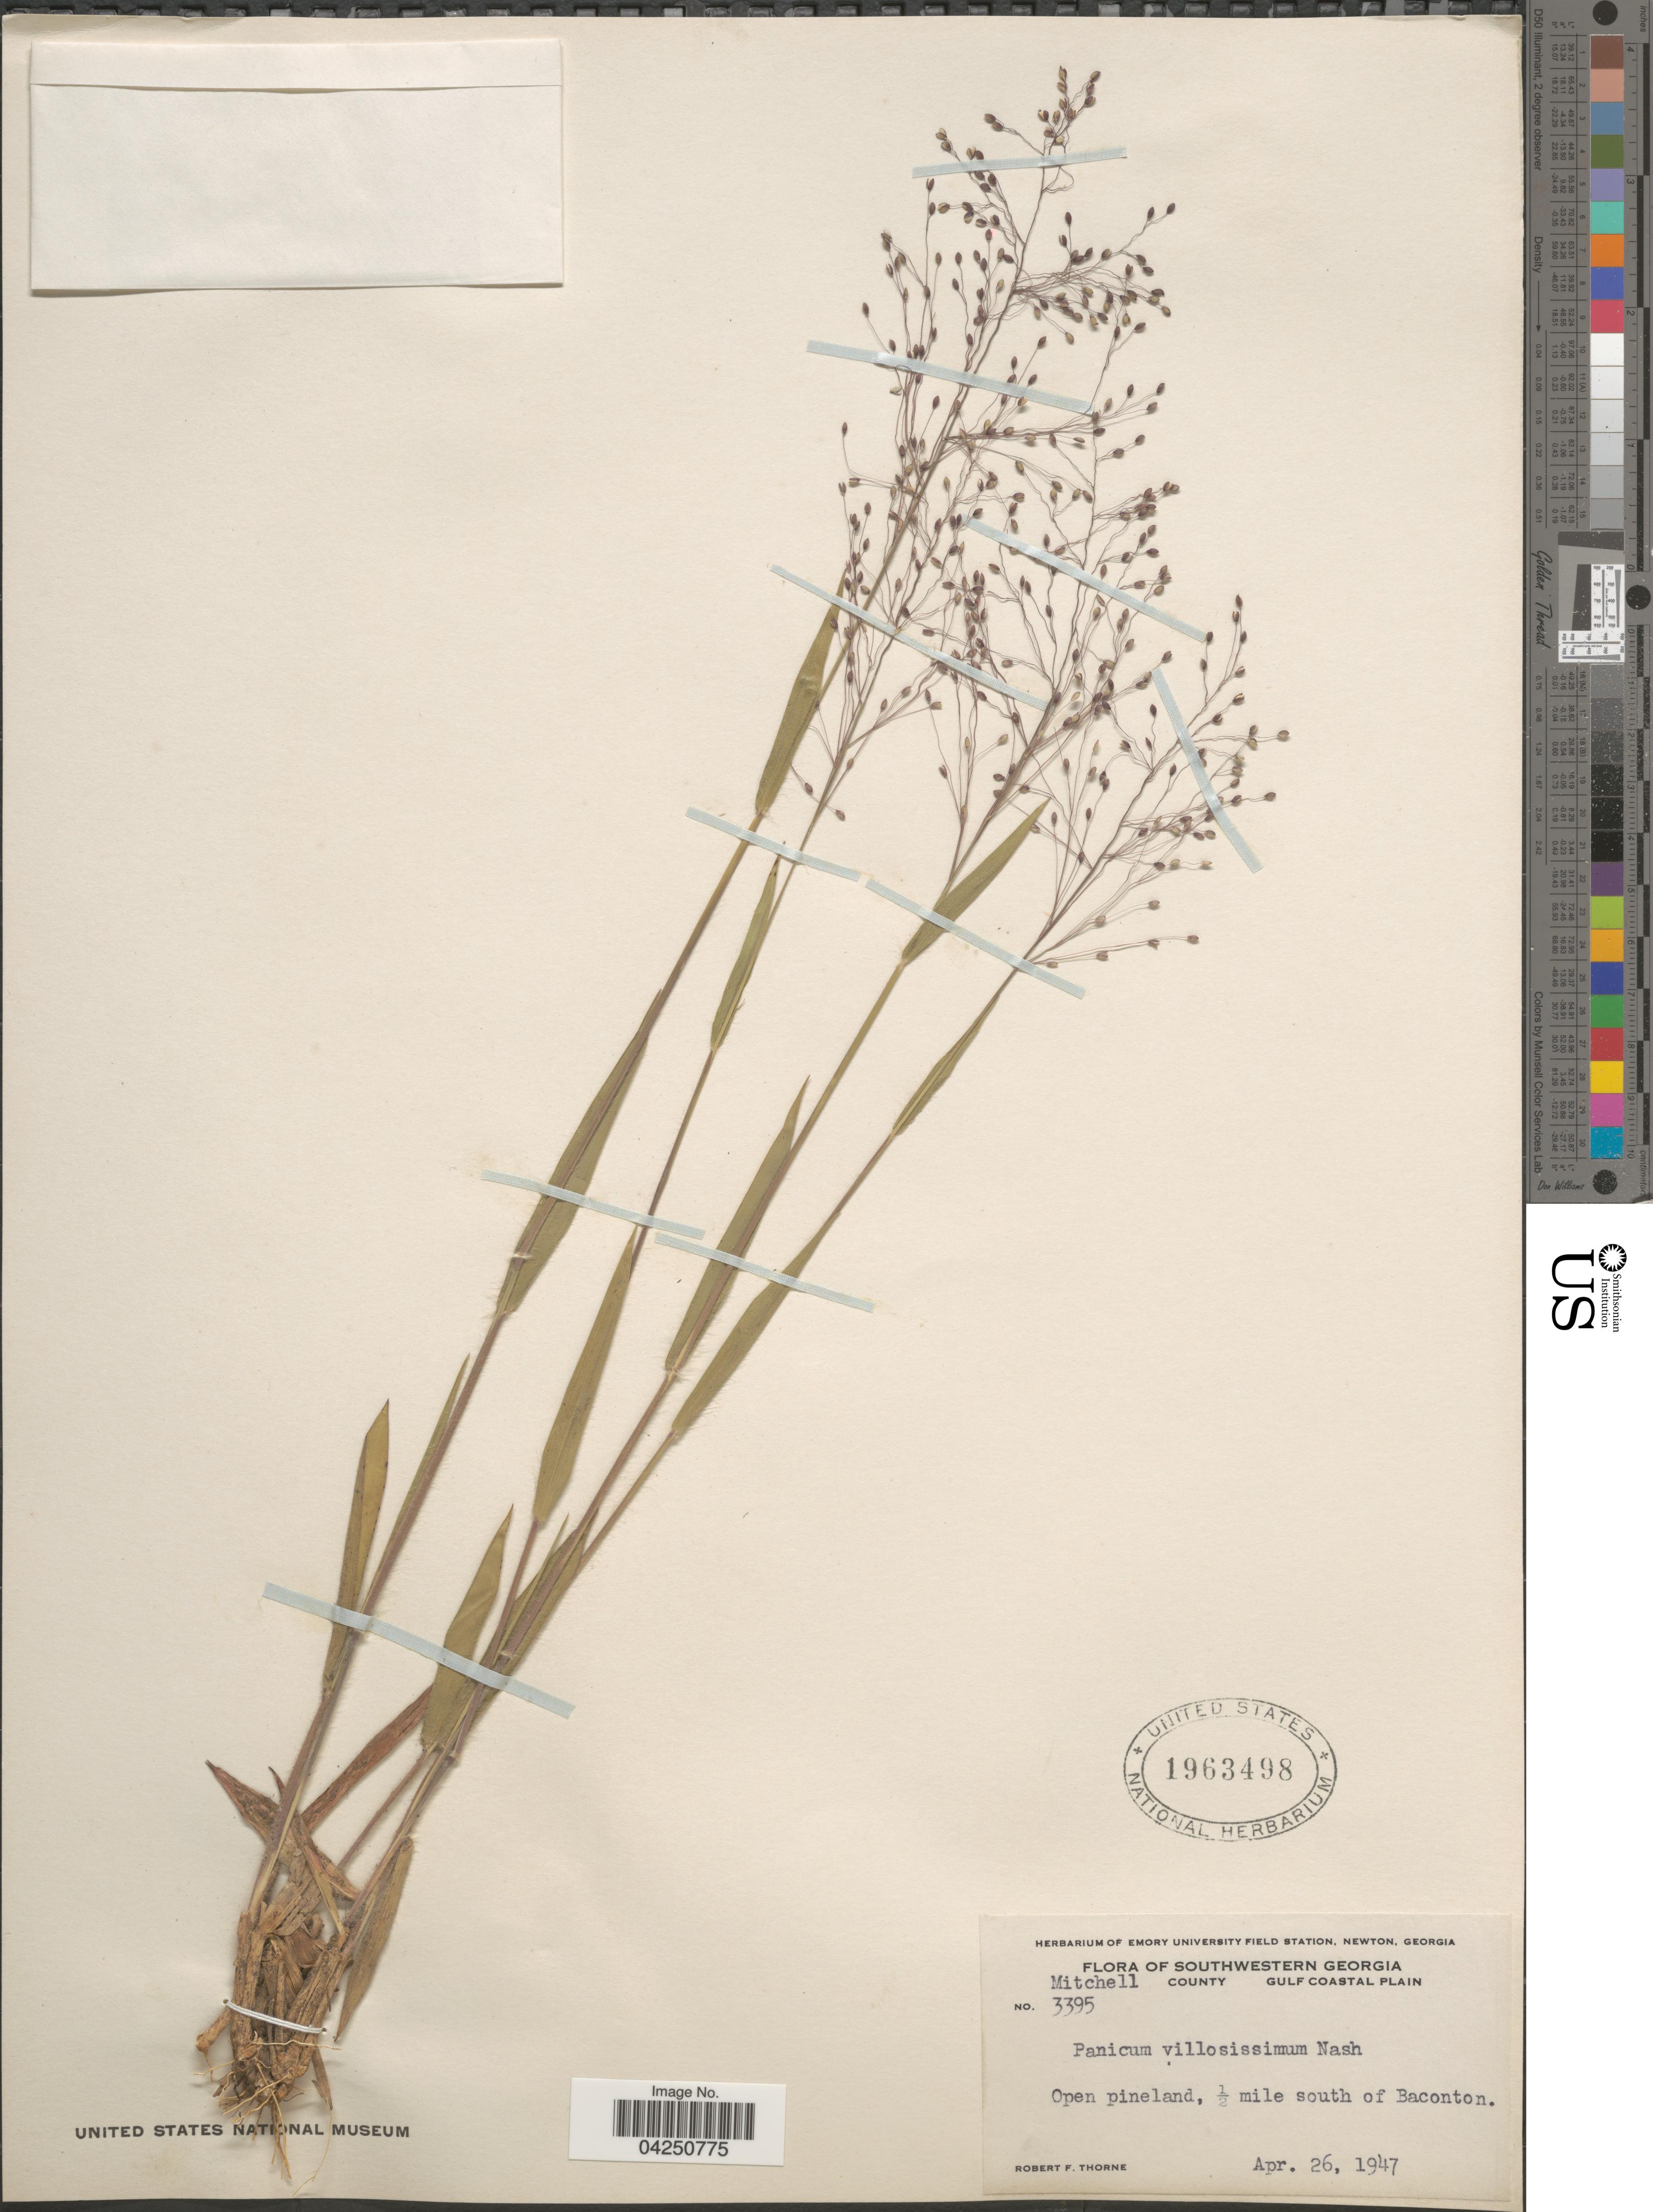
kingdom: Plantae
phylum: Tracheophyta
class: Liliopsida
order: Poales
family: Poaceae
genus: Dichanthelium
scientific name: Dichanthelium acuminatum var. acuminatum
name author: (Sw.) Gould & C.A. Clark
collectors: R. F. Thorne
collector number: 3395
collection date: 1947-04-26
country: United States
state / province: Georgia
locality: Southwestern Georgia. Mitchell County. Gulf Coastal Plain. Open pineland, 1/2 mile south of Baconton.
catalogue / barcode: US 1963498